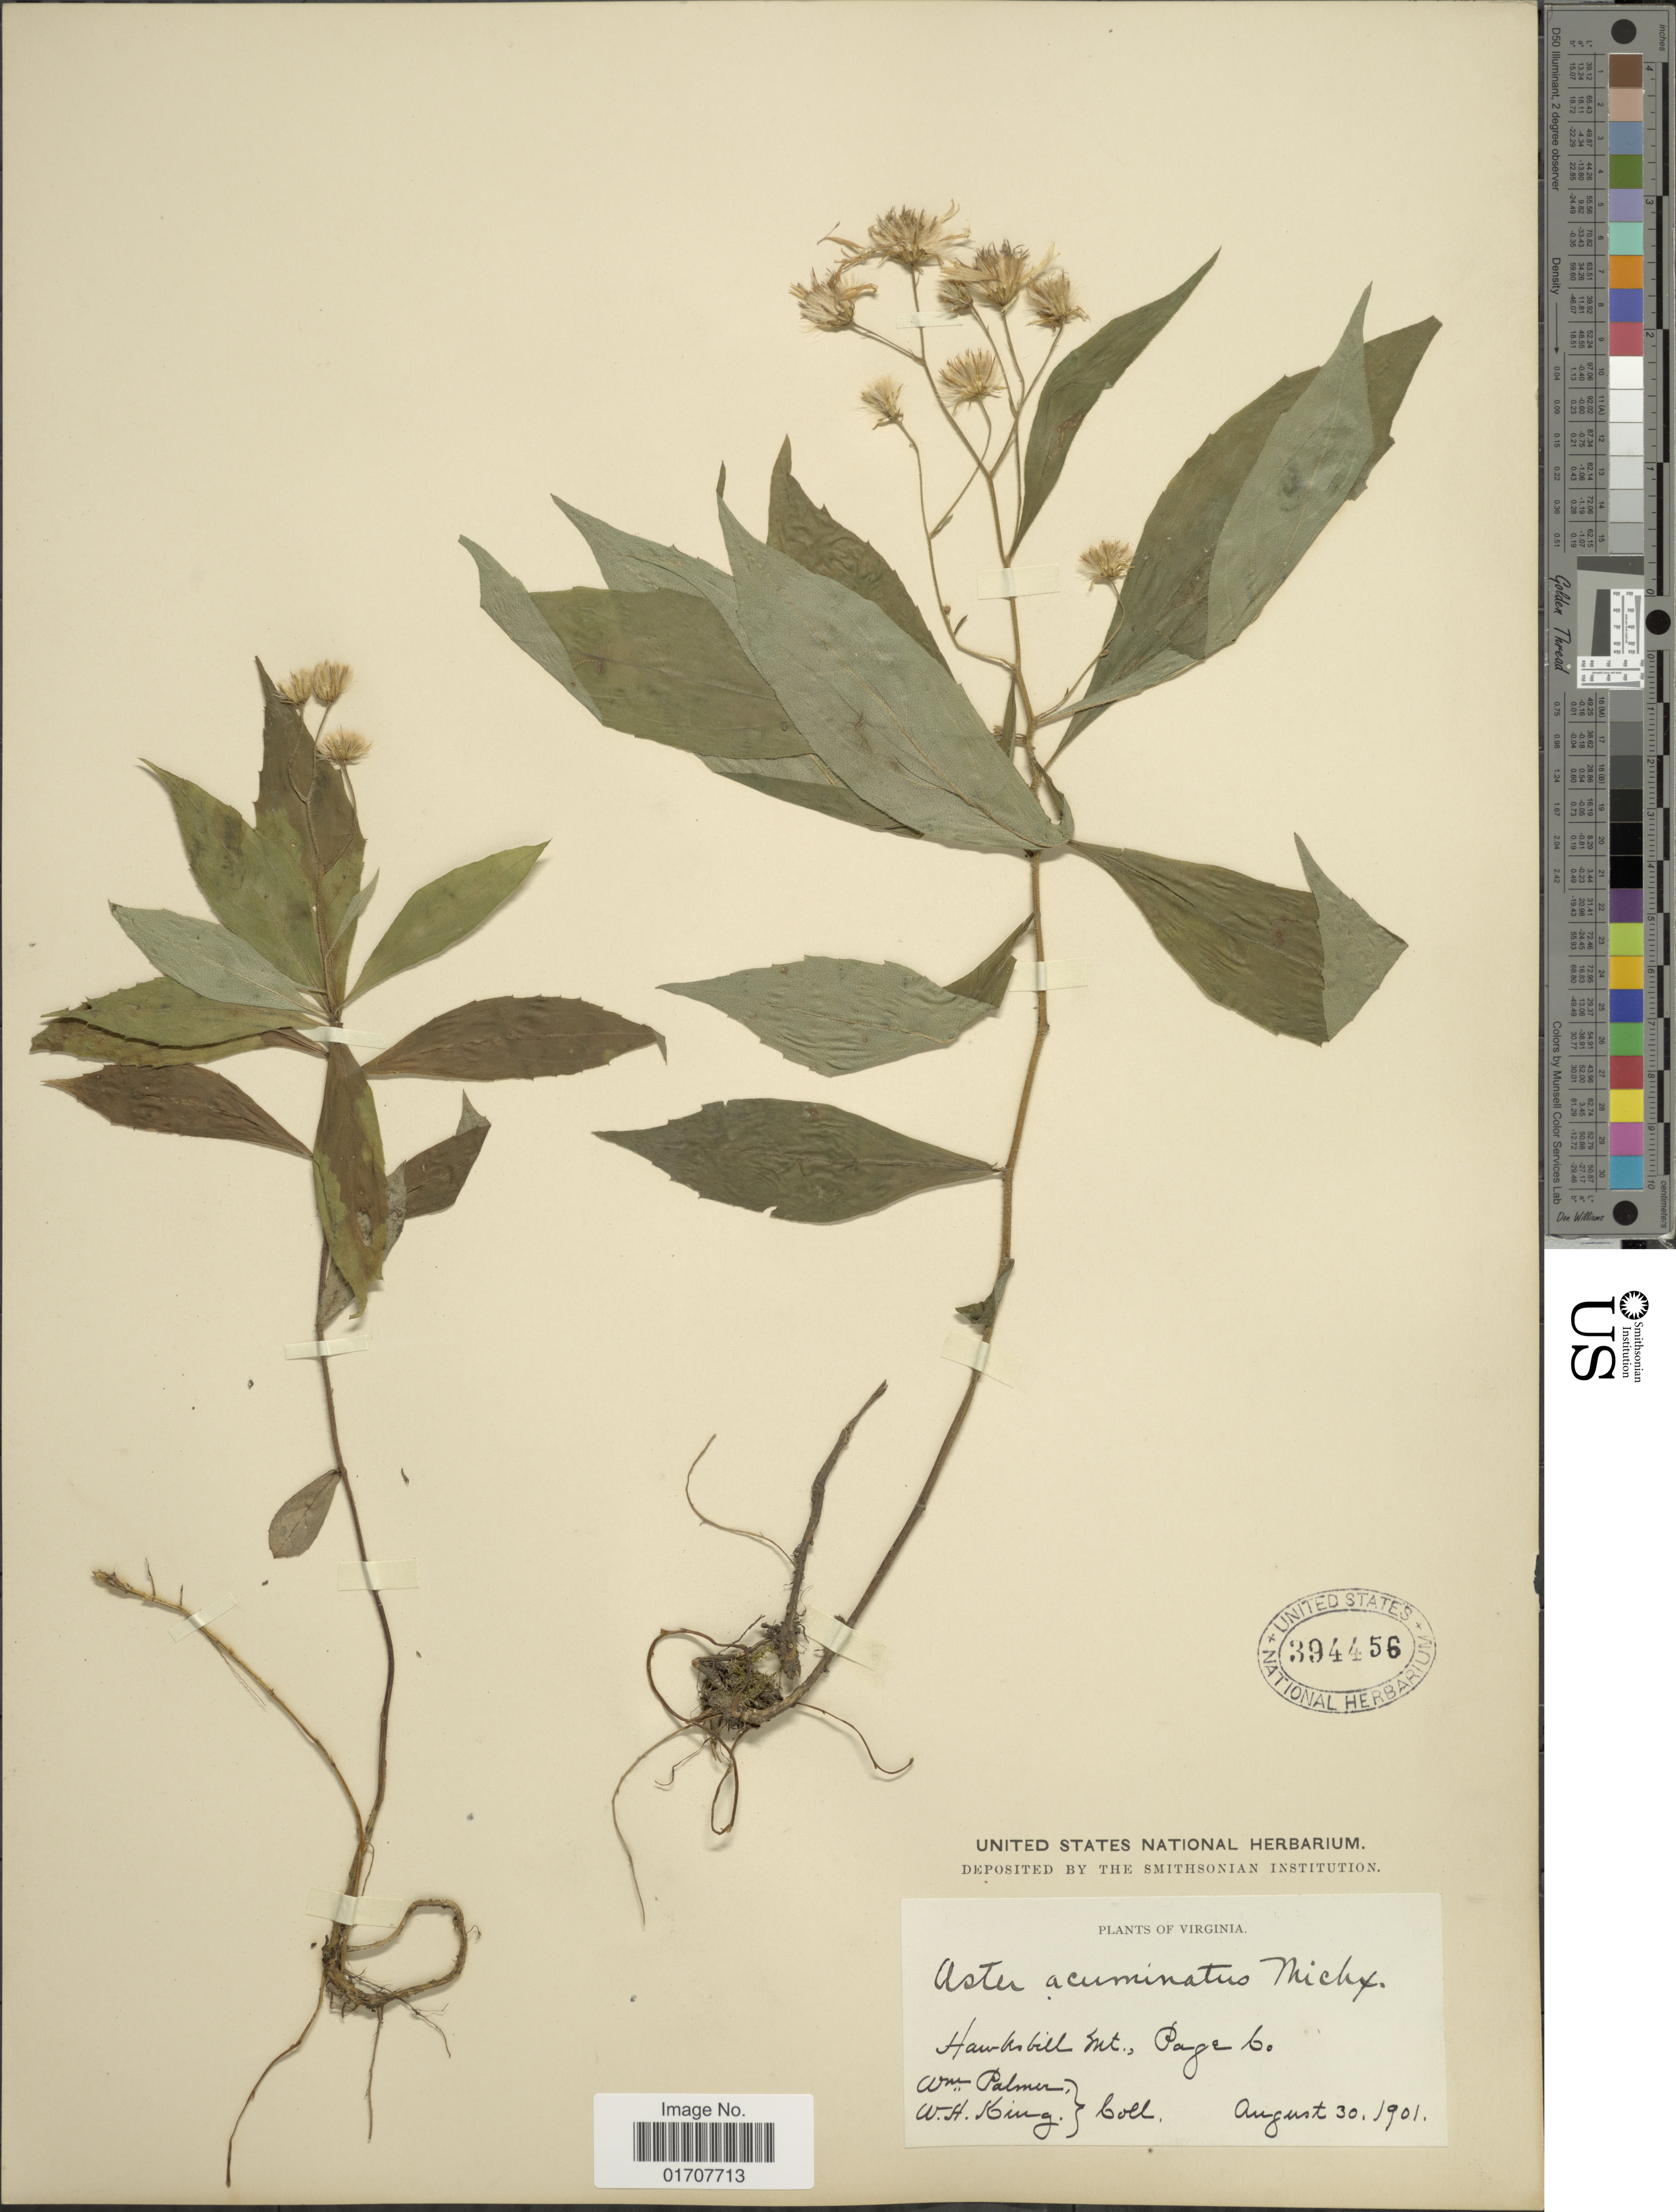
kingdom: Plantae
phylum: Tracheophyta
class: Magnoliopsida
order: Asterales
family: Asteraceae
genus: Oclemena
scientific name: Oclemena acuminata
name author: (Michx.) Greene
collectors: W. Palmer & W. H. King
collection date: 1901-08-30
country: United States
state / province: Virginia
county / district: Page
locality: Hawksbill Mt..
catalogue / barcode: US 394456